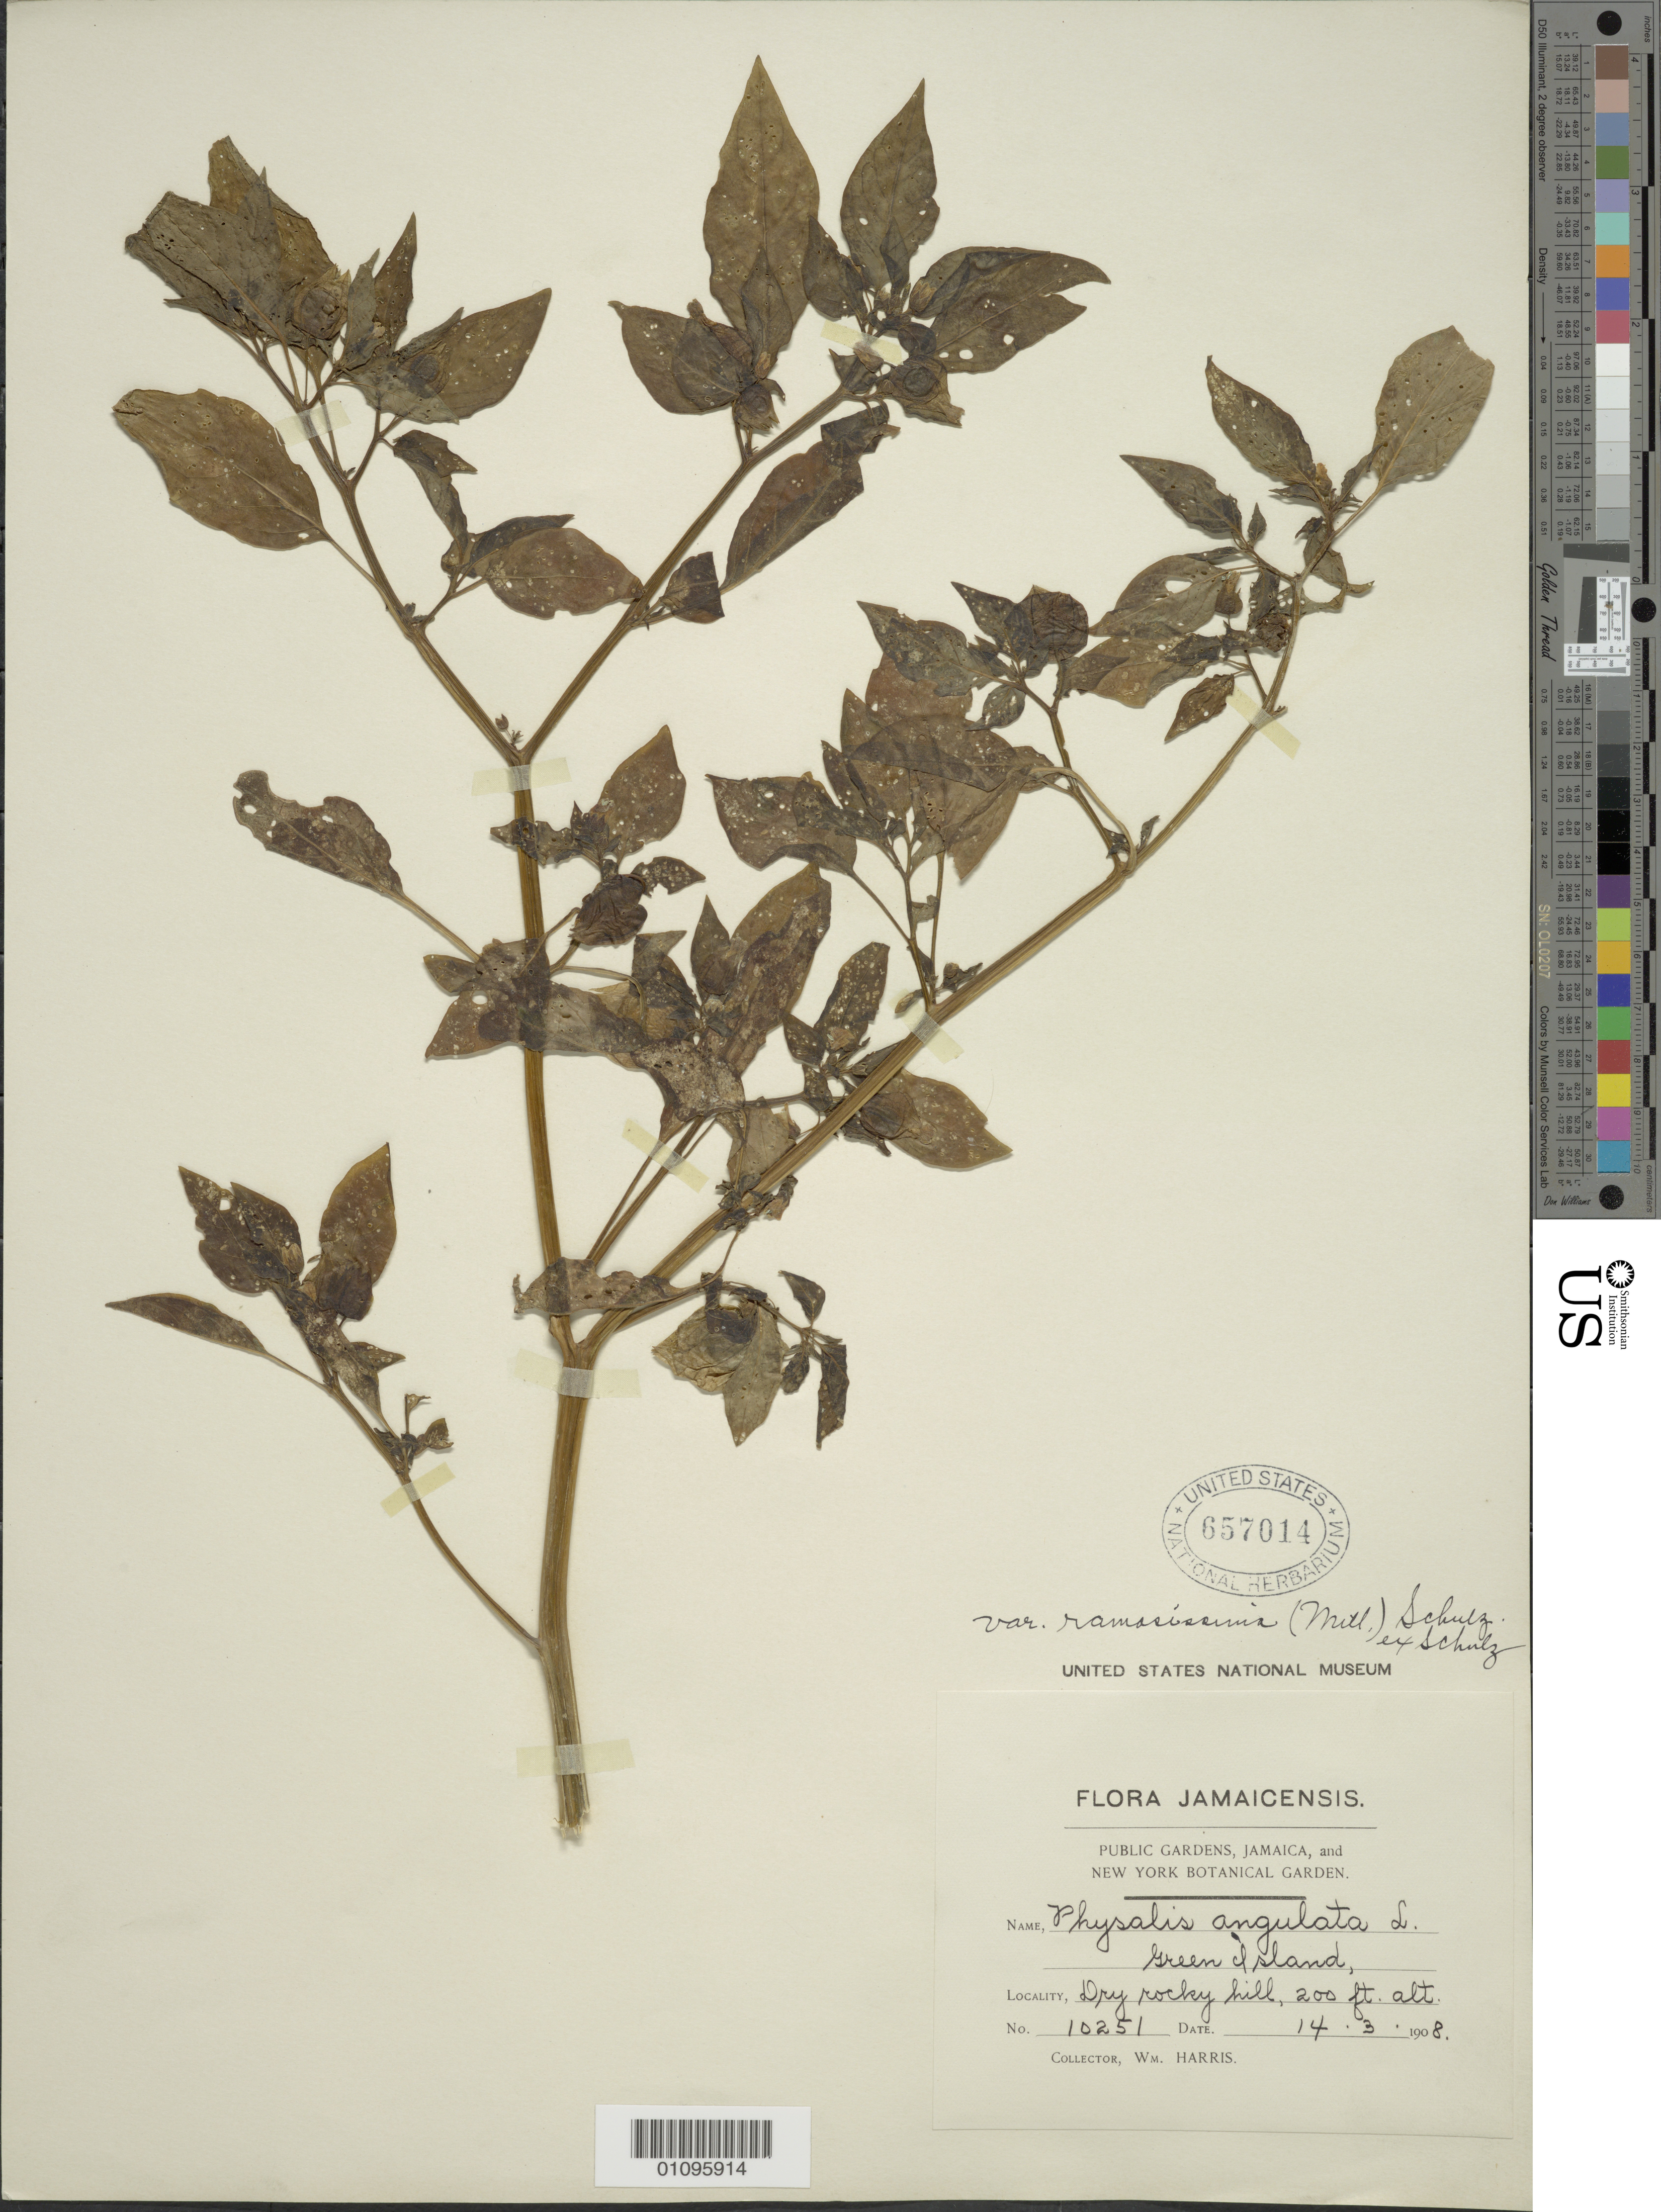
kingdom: Plantae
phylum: Tracheophyta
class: Magnoliopsida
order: Solanales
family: Solanaceae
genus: Physalis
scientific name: Physalis angulata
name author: L.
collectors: W. Harris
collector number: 10251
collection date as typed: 14 Mar 1908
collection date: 1908-03-14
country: Jamaica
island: Green I.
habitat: Dry rocky hill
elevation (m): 61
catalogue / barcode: US 657014